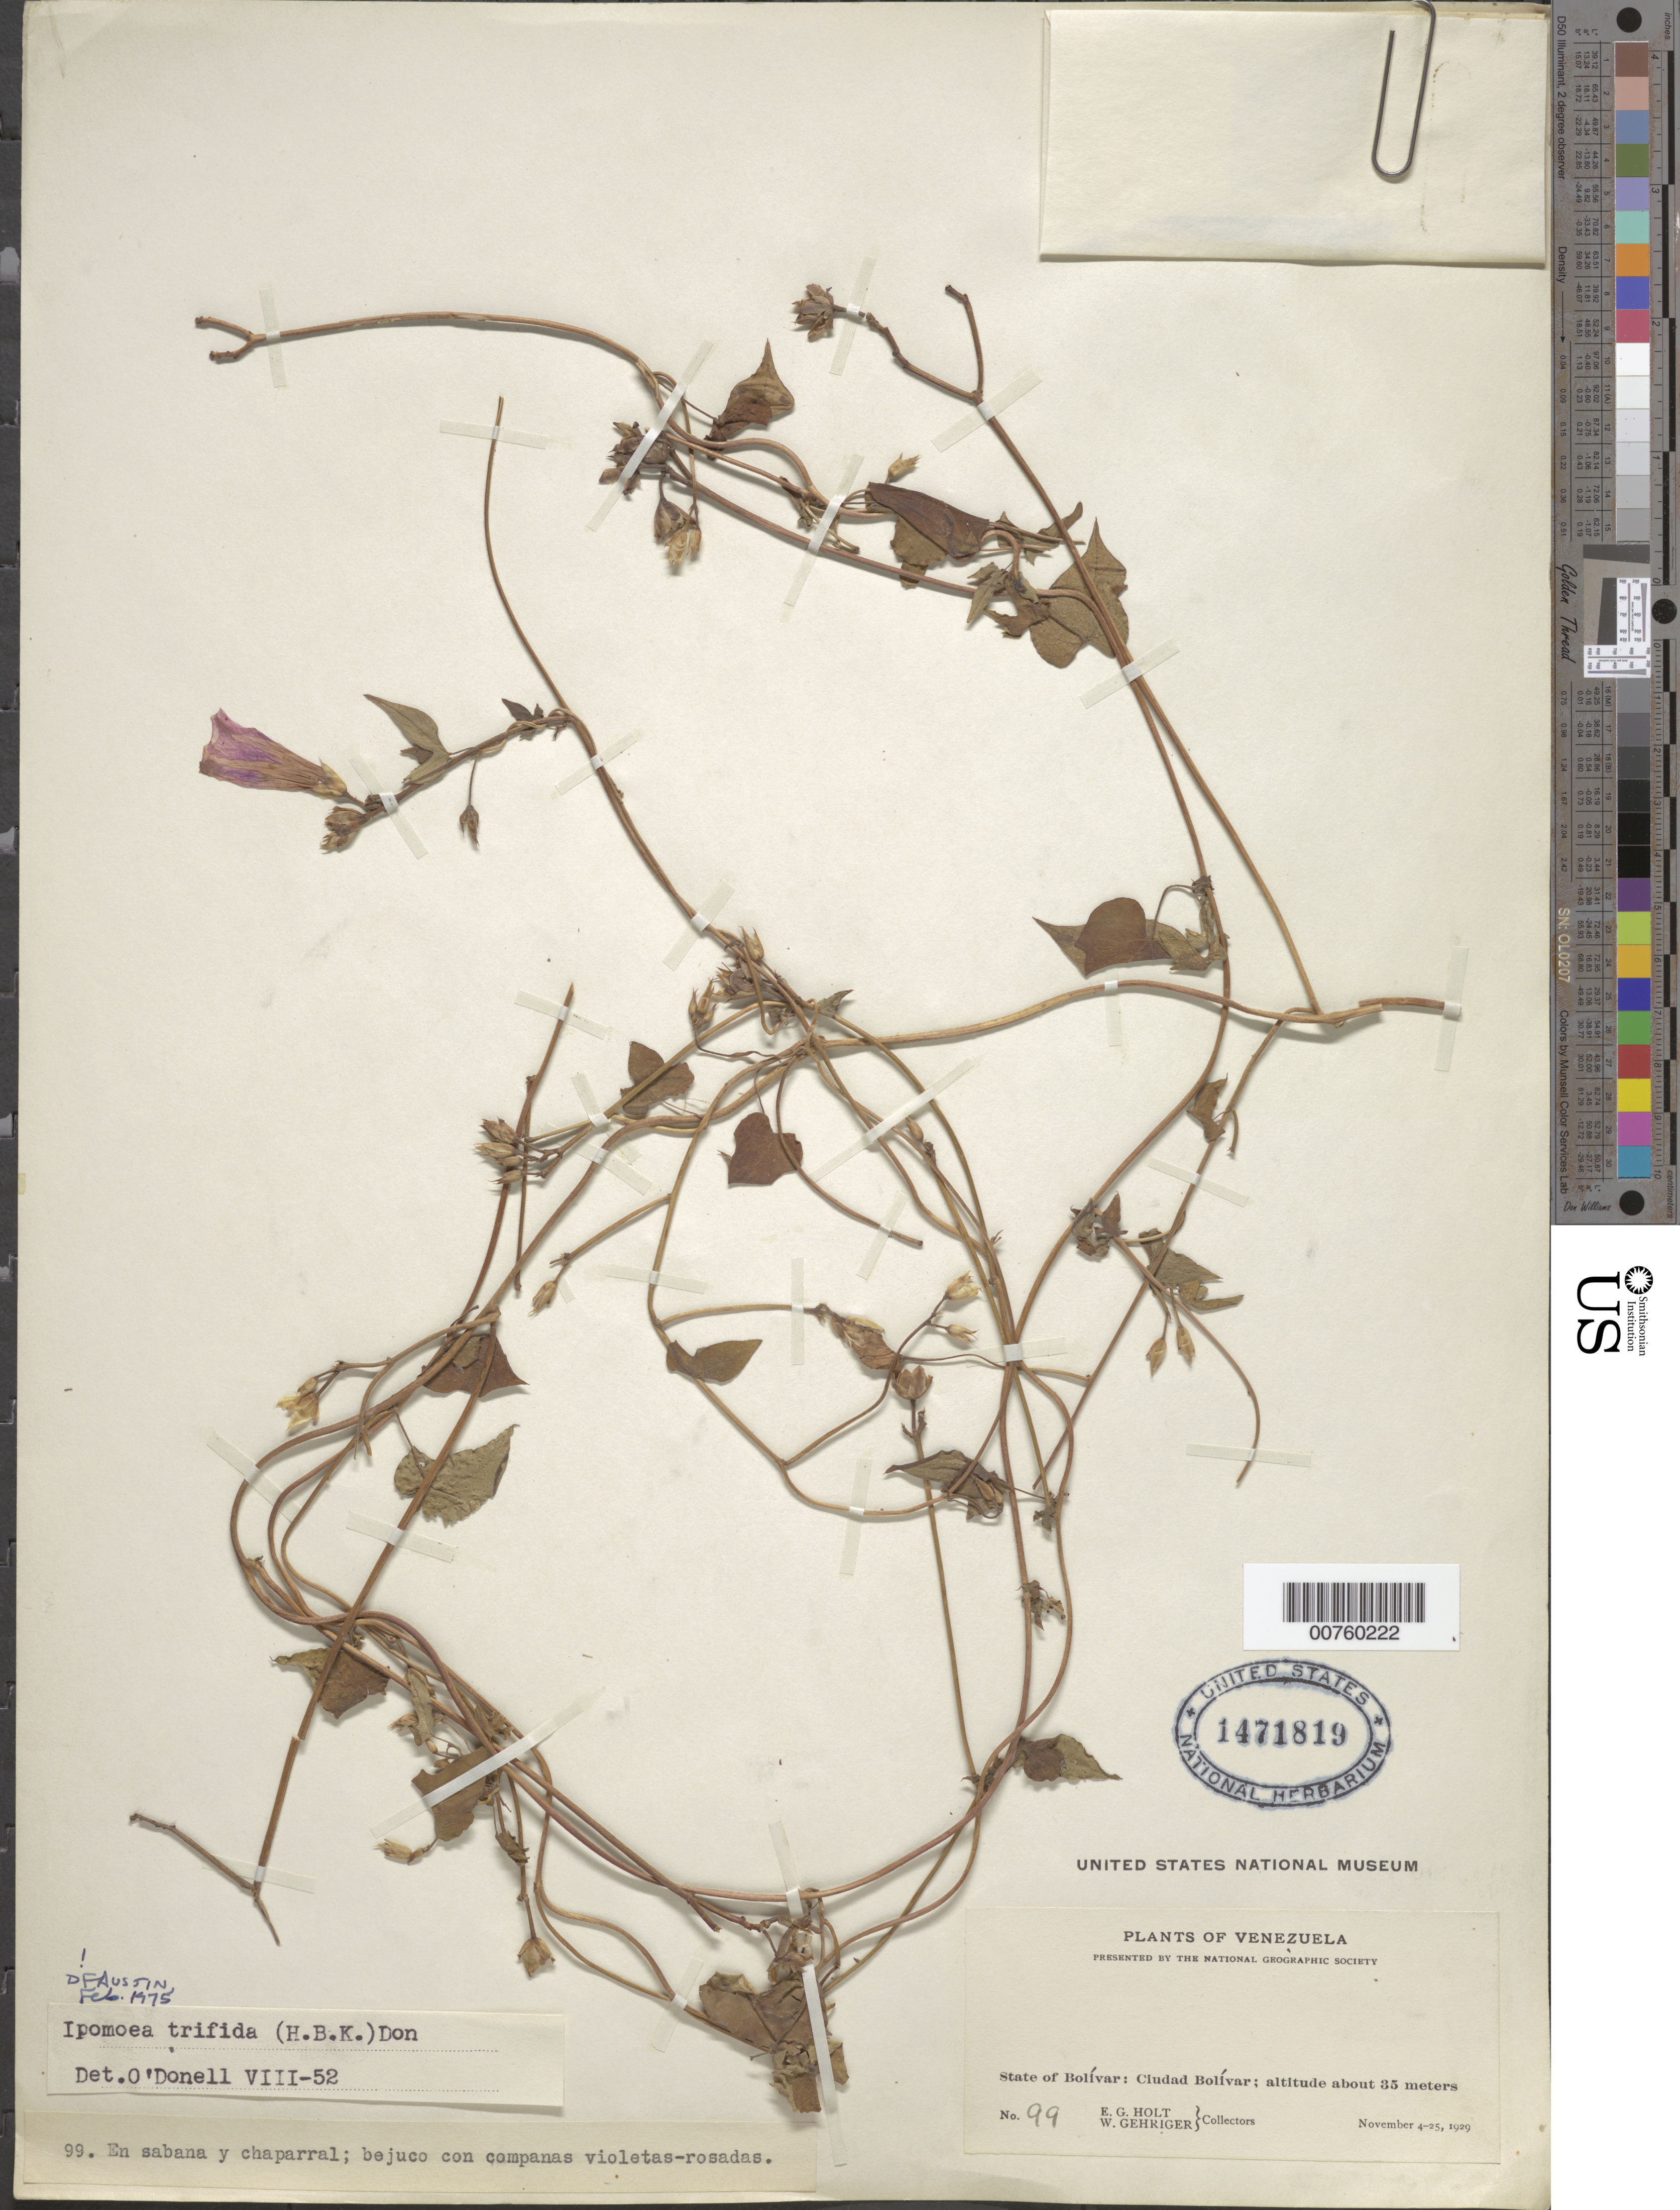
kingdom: Plantae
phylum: Tracheophyta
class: Magnoliopsida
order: Solanales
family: Convolvulaceae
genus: Ipomoea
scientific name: Ipomoea trifida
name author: (Kunth) G. Don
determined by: Austin, D. F.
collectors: E. Holt & W. Gehriger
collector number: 99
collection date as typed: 4-Nov-29 to 25-Nov-29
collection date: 1929-11-04/1929-11-25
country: Venezuela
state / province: Bolívar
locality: Ciudad Bolívar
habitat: Savanna and chaparral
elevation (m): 35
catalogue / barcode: US 1471819